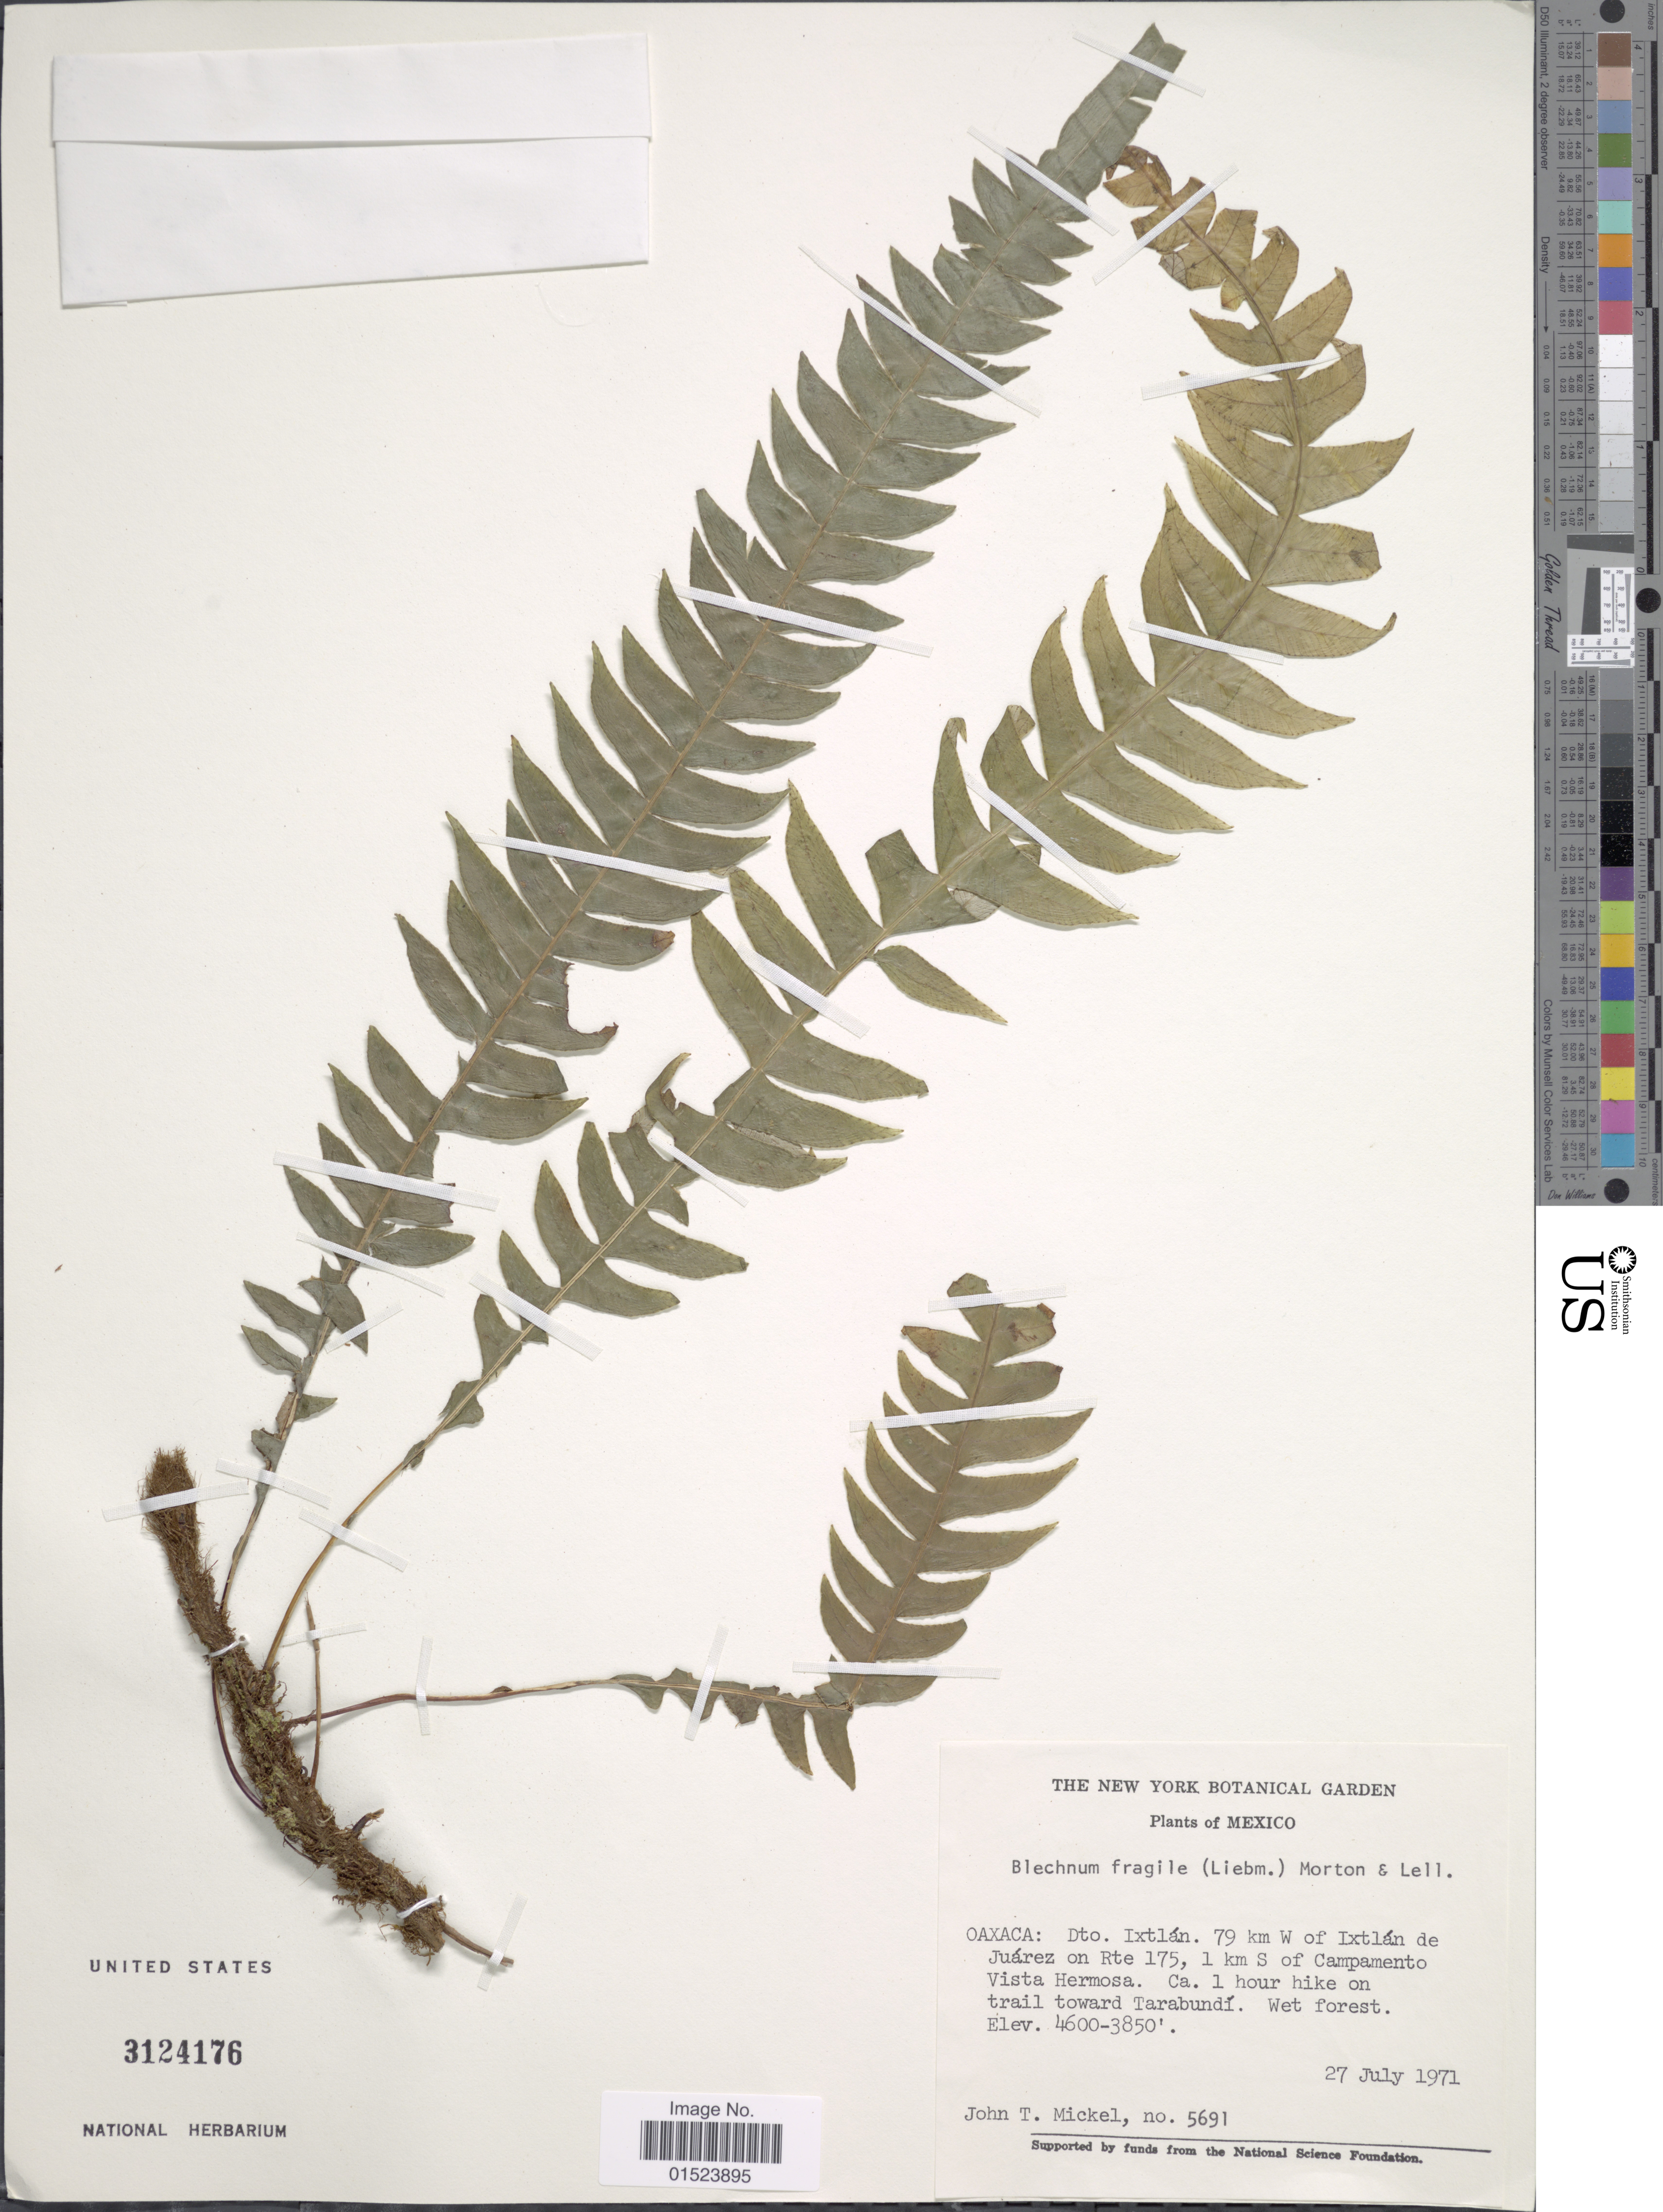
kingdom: Plantae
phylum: Tracheophyta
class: Polypodiopsida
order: Polypodiales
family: Blechnaceae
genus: Blechnum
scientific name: Blechnum fragile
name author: (Liebm.) C.V. Morton & Lellinger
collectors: J. T. Mickel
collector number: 5691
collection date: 1971-07-27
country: Mexico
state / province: Oaxaca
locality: Dto. Ixtlán, 79 km W of Ixtlán de Juárez on Rte 175, 1 km S of Campamento Vista Hermosa, Ca. 1 hour hike on trail toward Tarabundí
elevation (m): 1173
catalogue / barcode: US 3124176